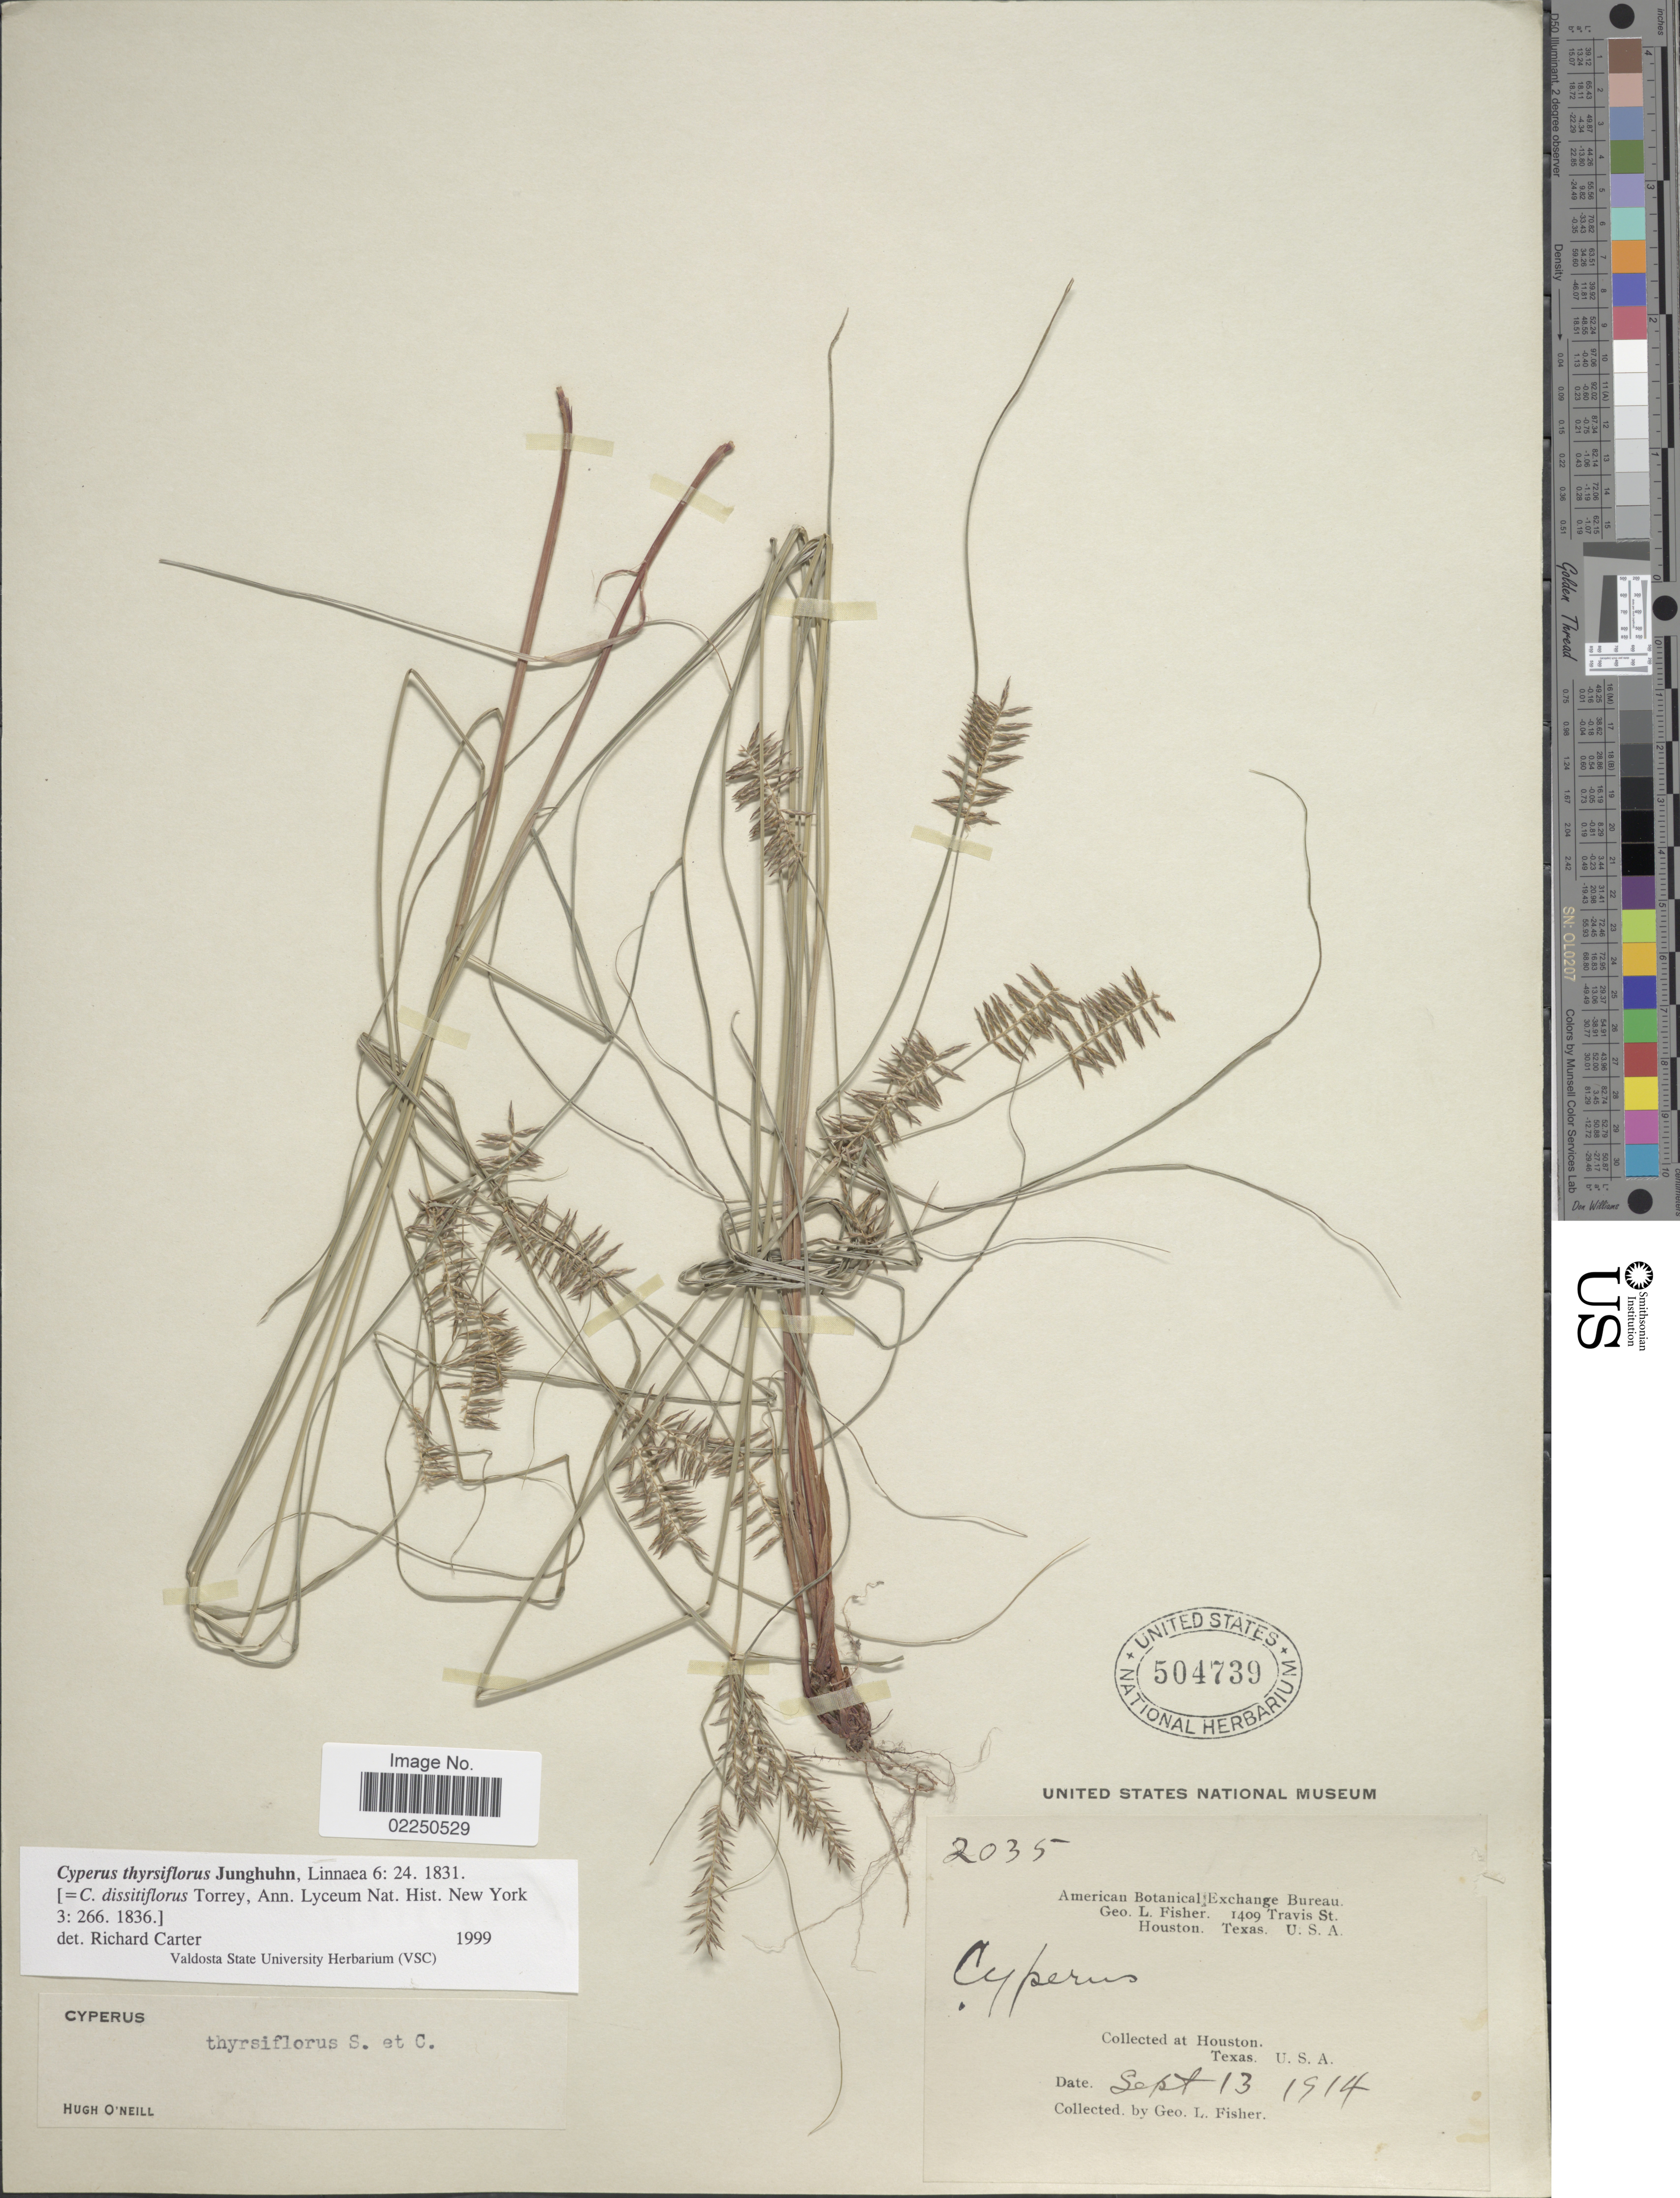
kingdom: Plantae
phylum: Tracheophyta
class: Liliopsida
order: Poales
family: Cyperaceae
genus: Cyperus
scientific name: Cyperus thyrsiflorus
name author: Jungh.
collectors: G. L. Fisher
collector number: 2035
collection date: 1914-09-13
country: United States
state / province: Texas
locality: Houston, Texas, U.S.A.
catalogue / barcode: US 504739